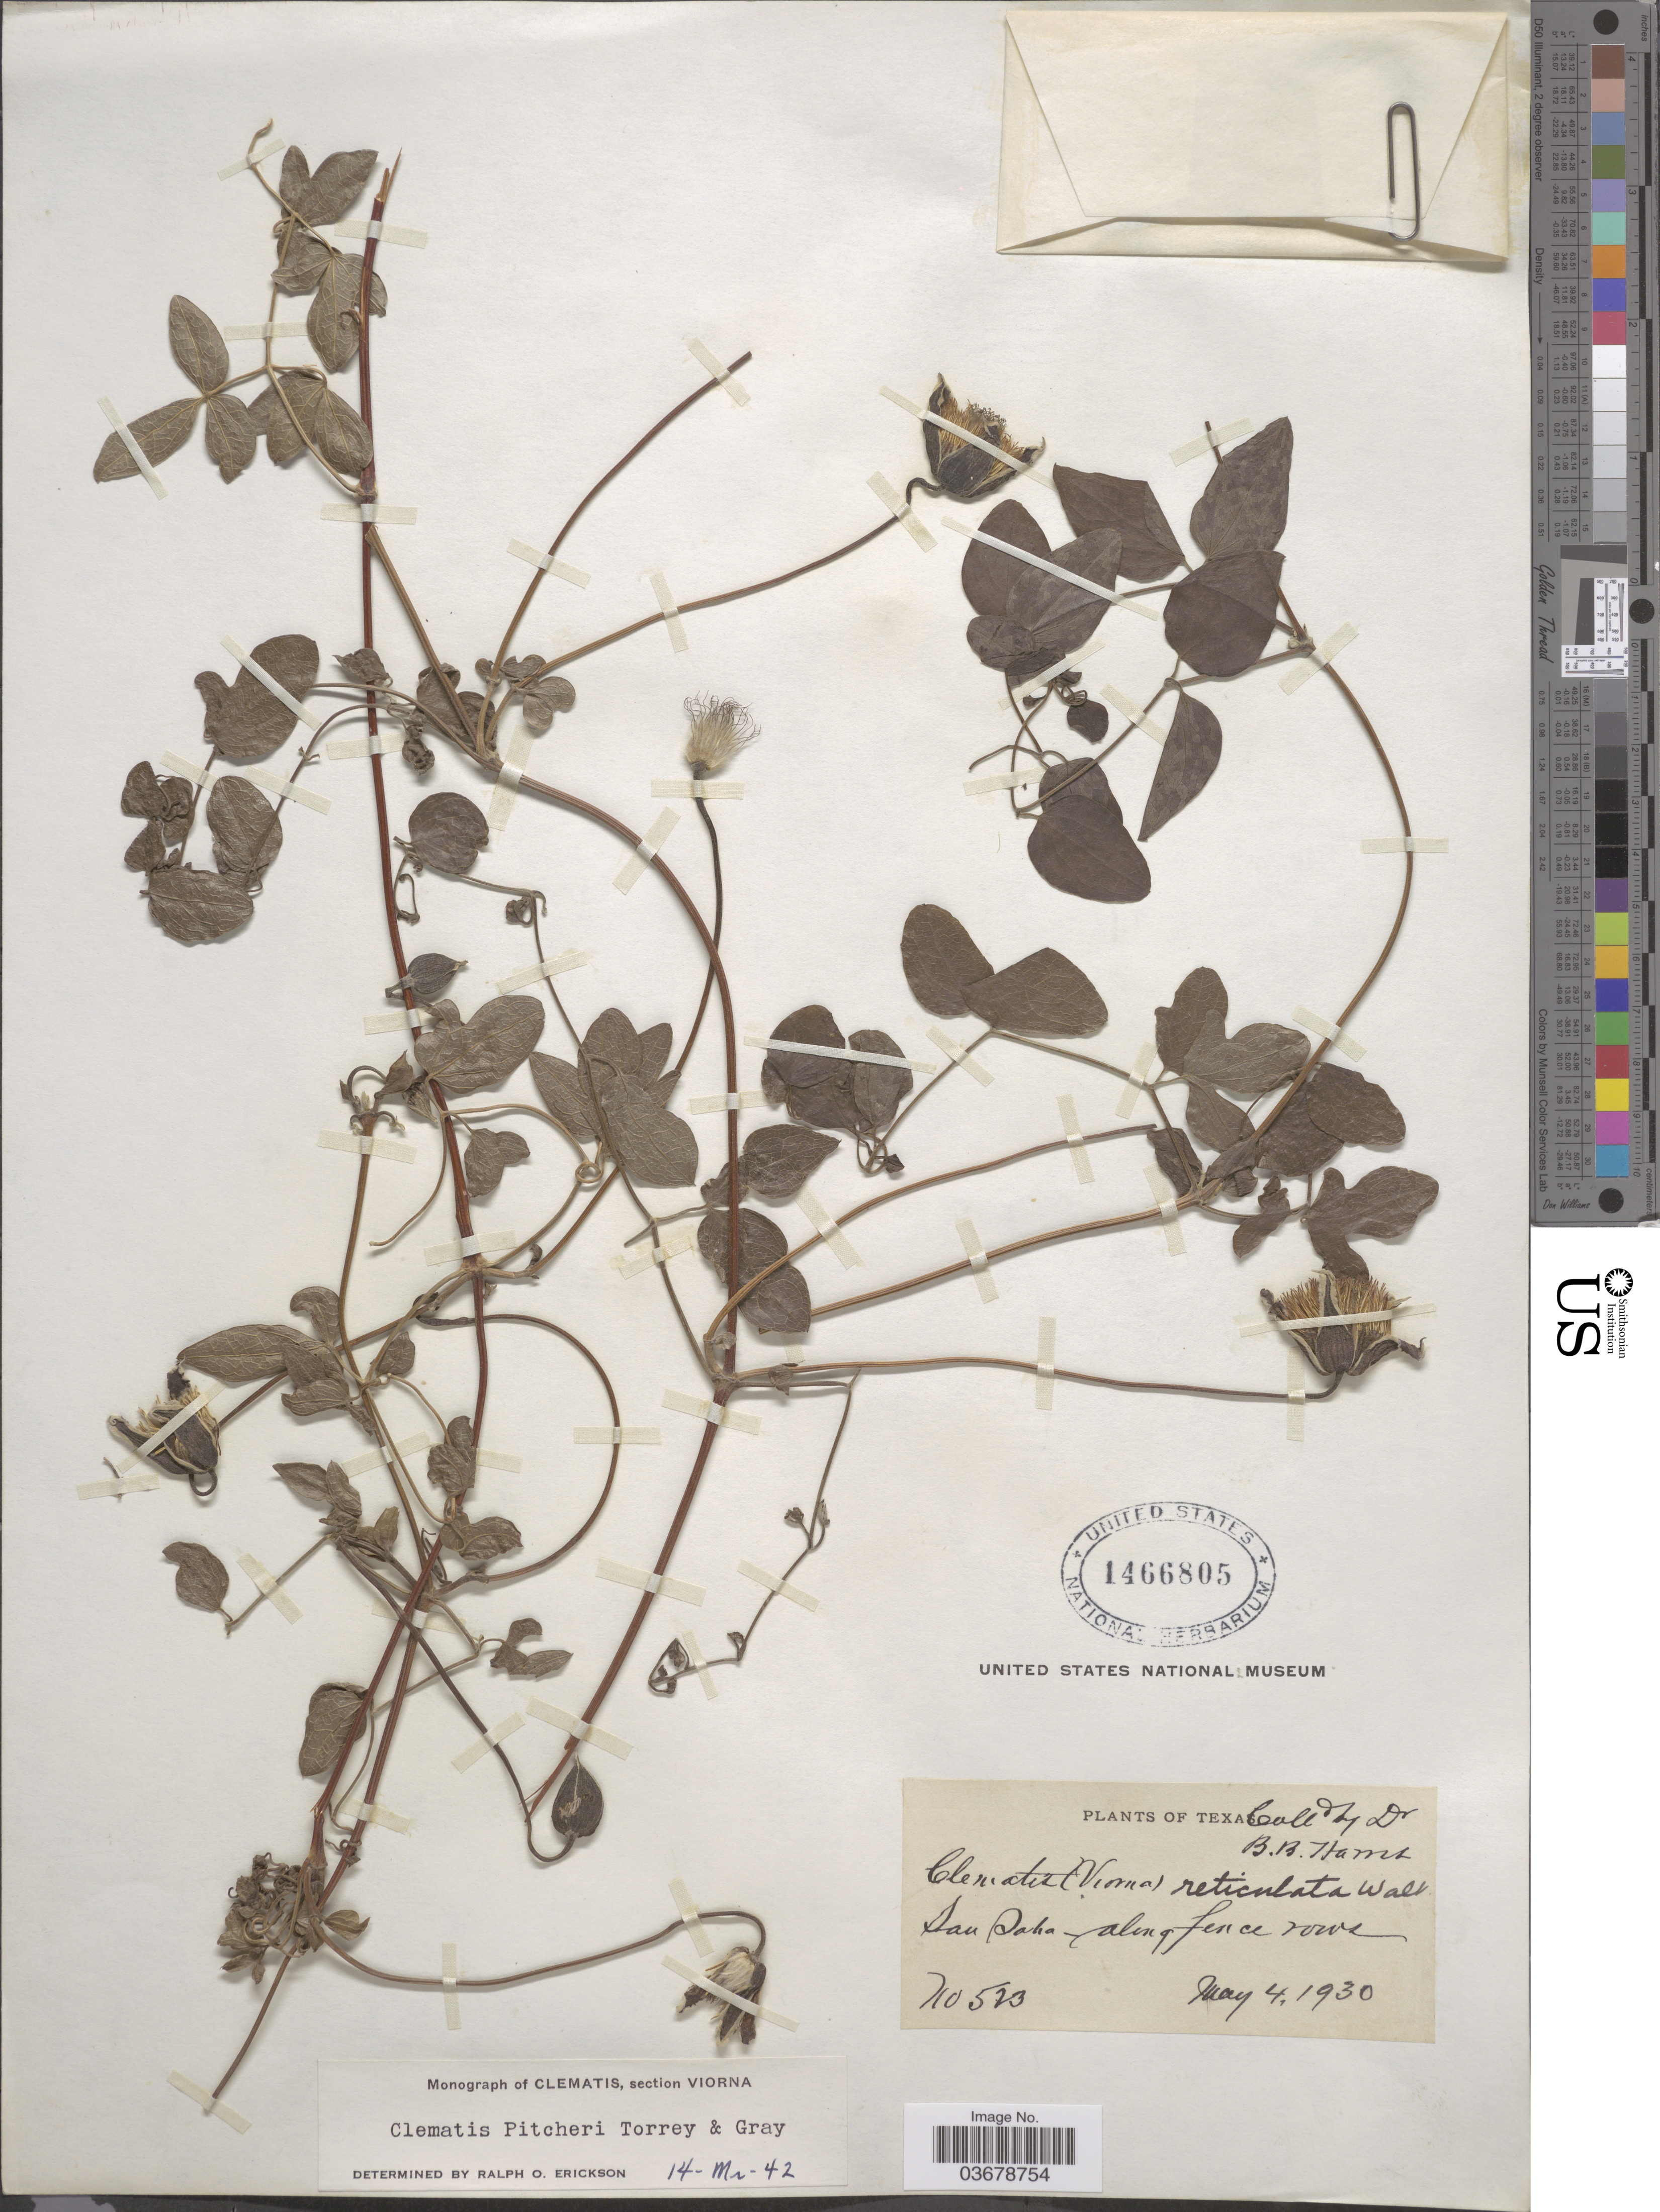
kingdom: Plantae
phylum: Tracheophyta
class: Magnoliopsida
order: Ranunculales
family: Ranunculaceae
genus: Clematis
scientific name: Clematis viorna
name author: L.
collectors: B. B. Harris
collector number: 523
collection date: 1930-05-04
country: United States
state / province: Texas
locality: San Saba - along fence rows.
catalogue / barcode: US 1466805